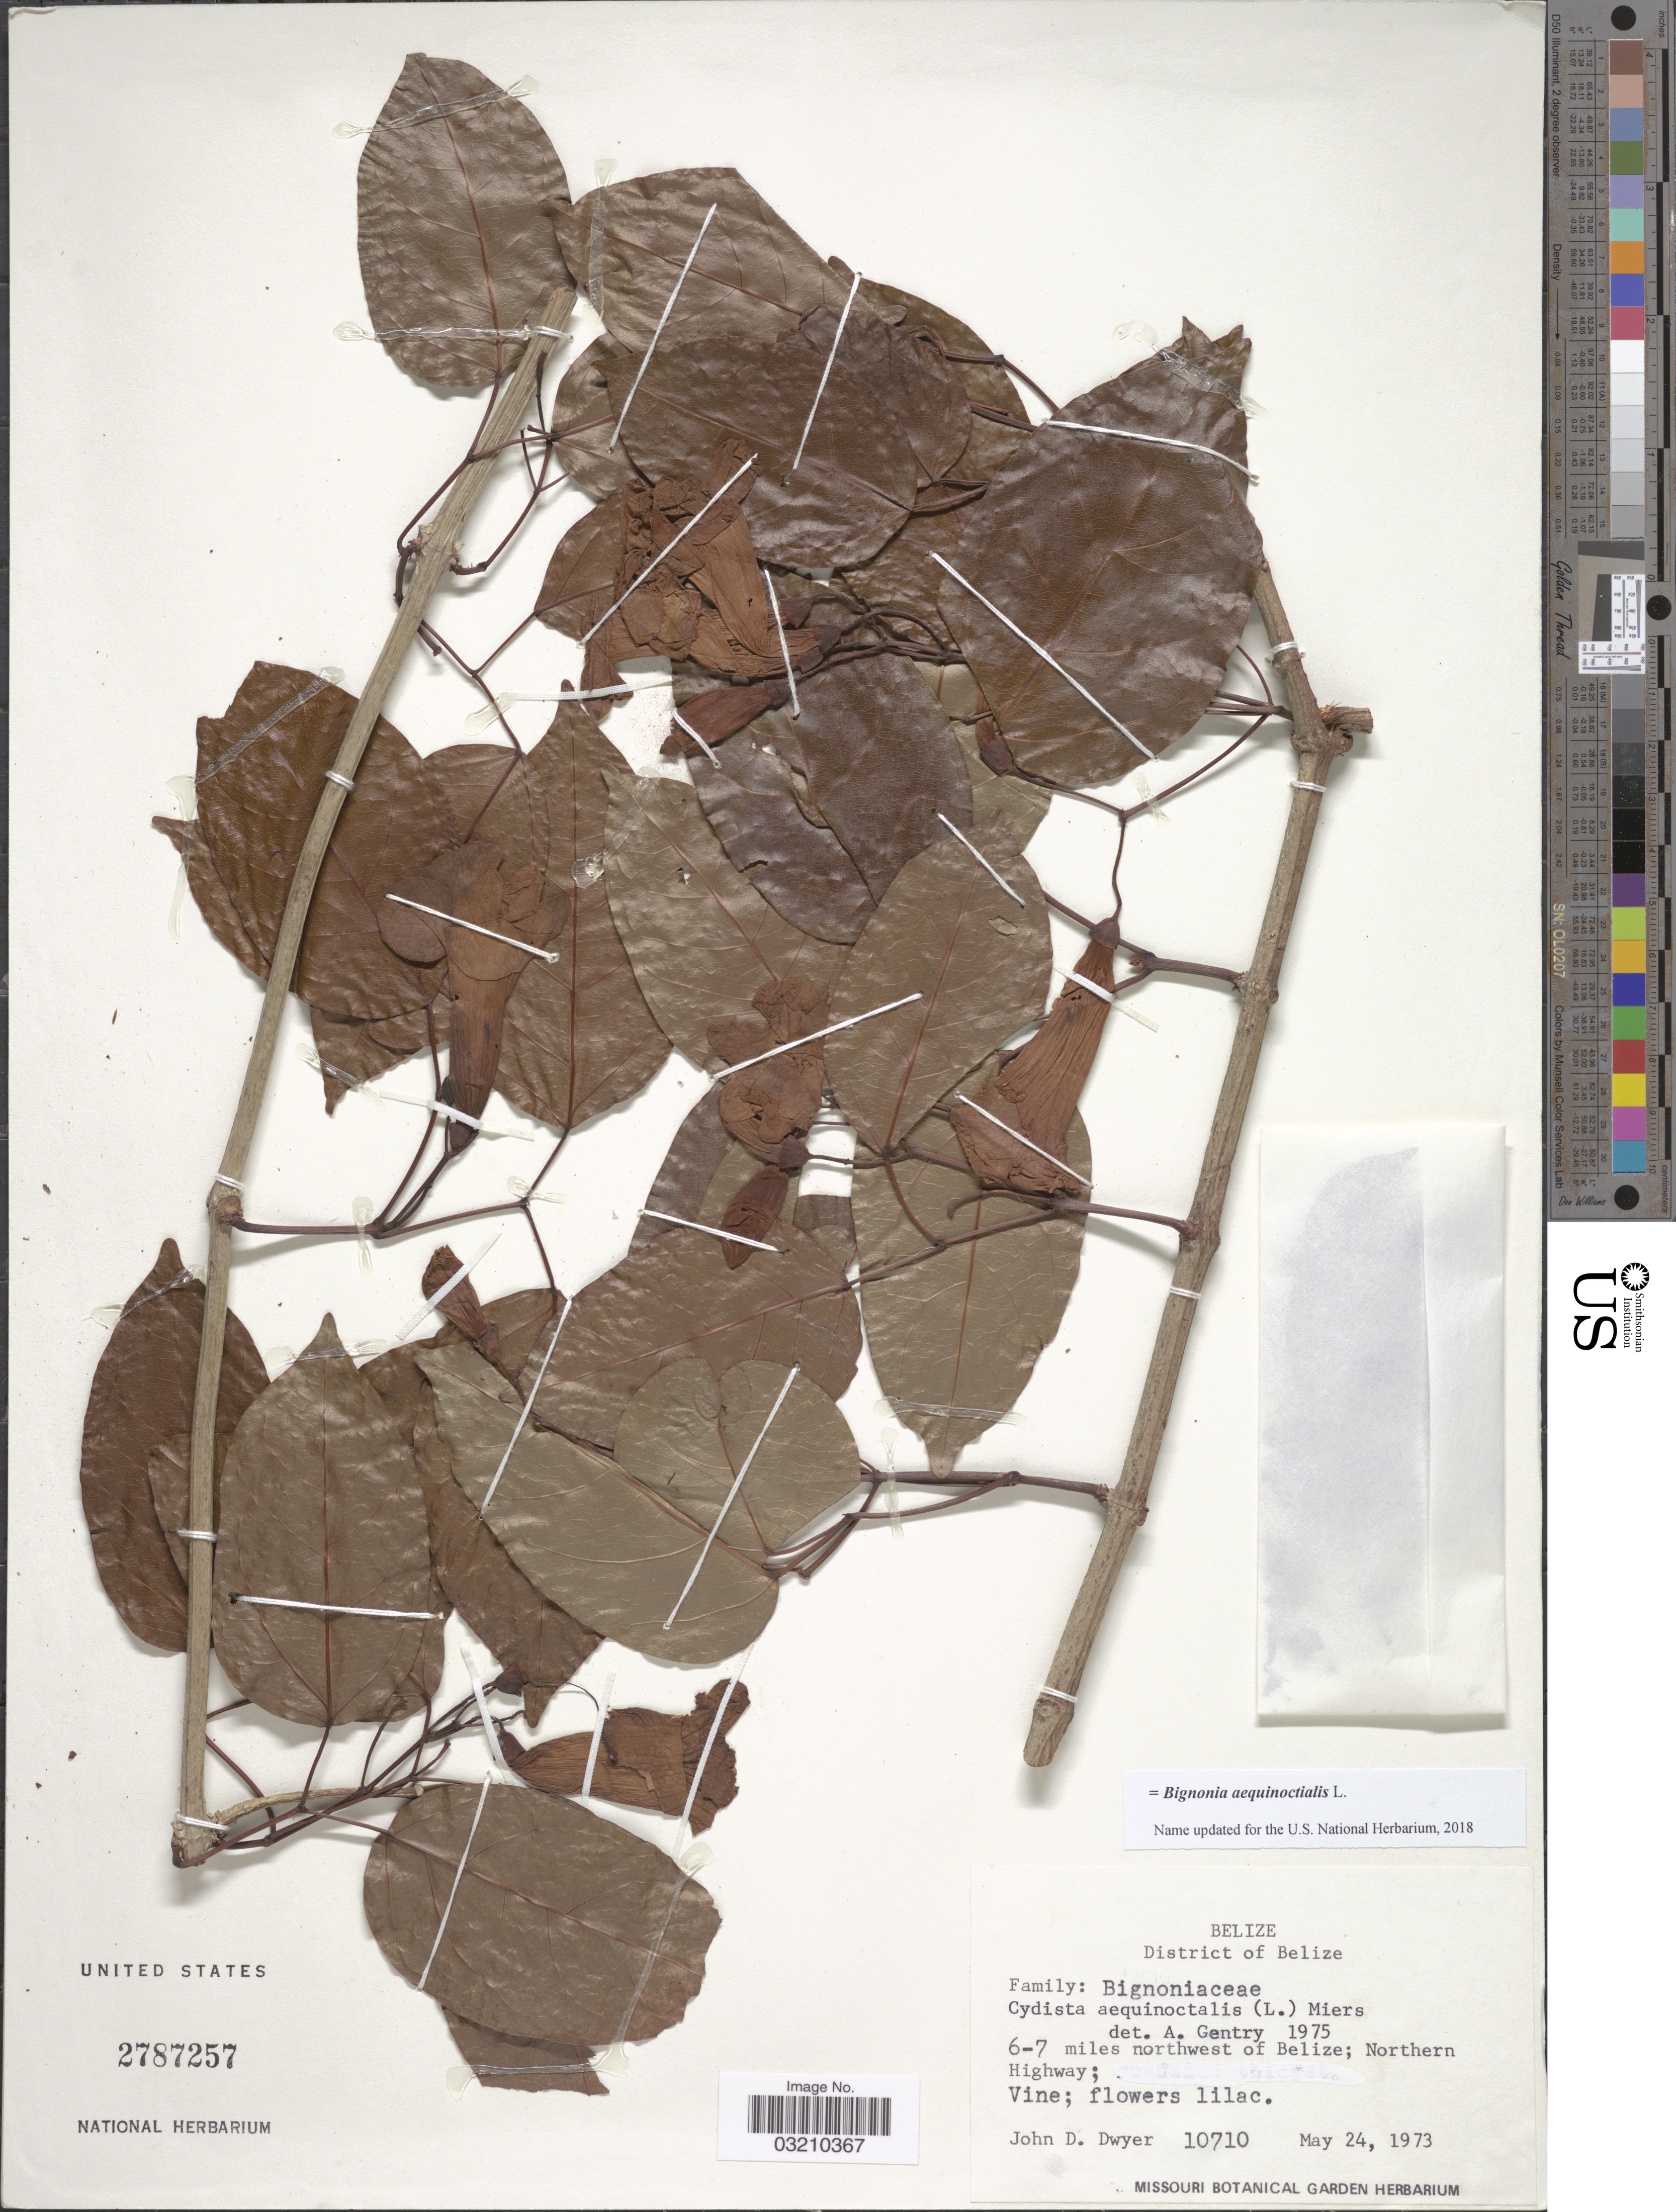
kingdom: Plantae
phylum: Tracheophyta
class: Magnoliopsida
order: Lamiales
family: Bignoniaceae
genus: Bignonia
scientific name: Bignonia aequinoctialis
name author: L.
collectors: J. D. Dwyer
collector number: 10710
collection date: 1973-05-24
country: Belize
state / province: Belize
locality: District of Belize. 6-7 miles northwest of Belize; Northern Highway.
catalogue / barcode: US 2787257